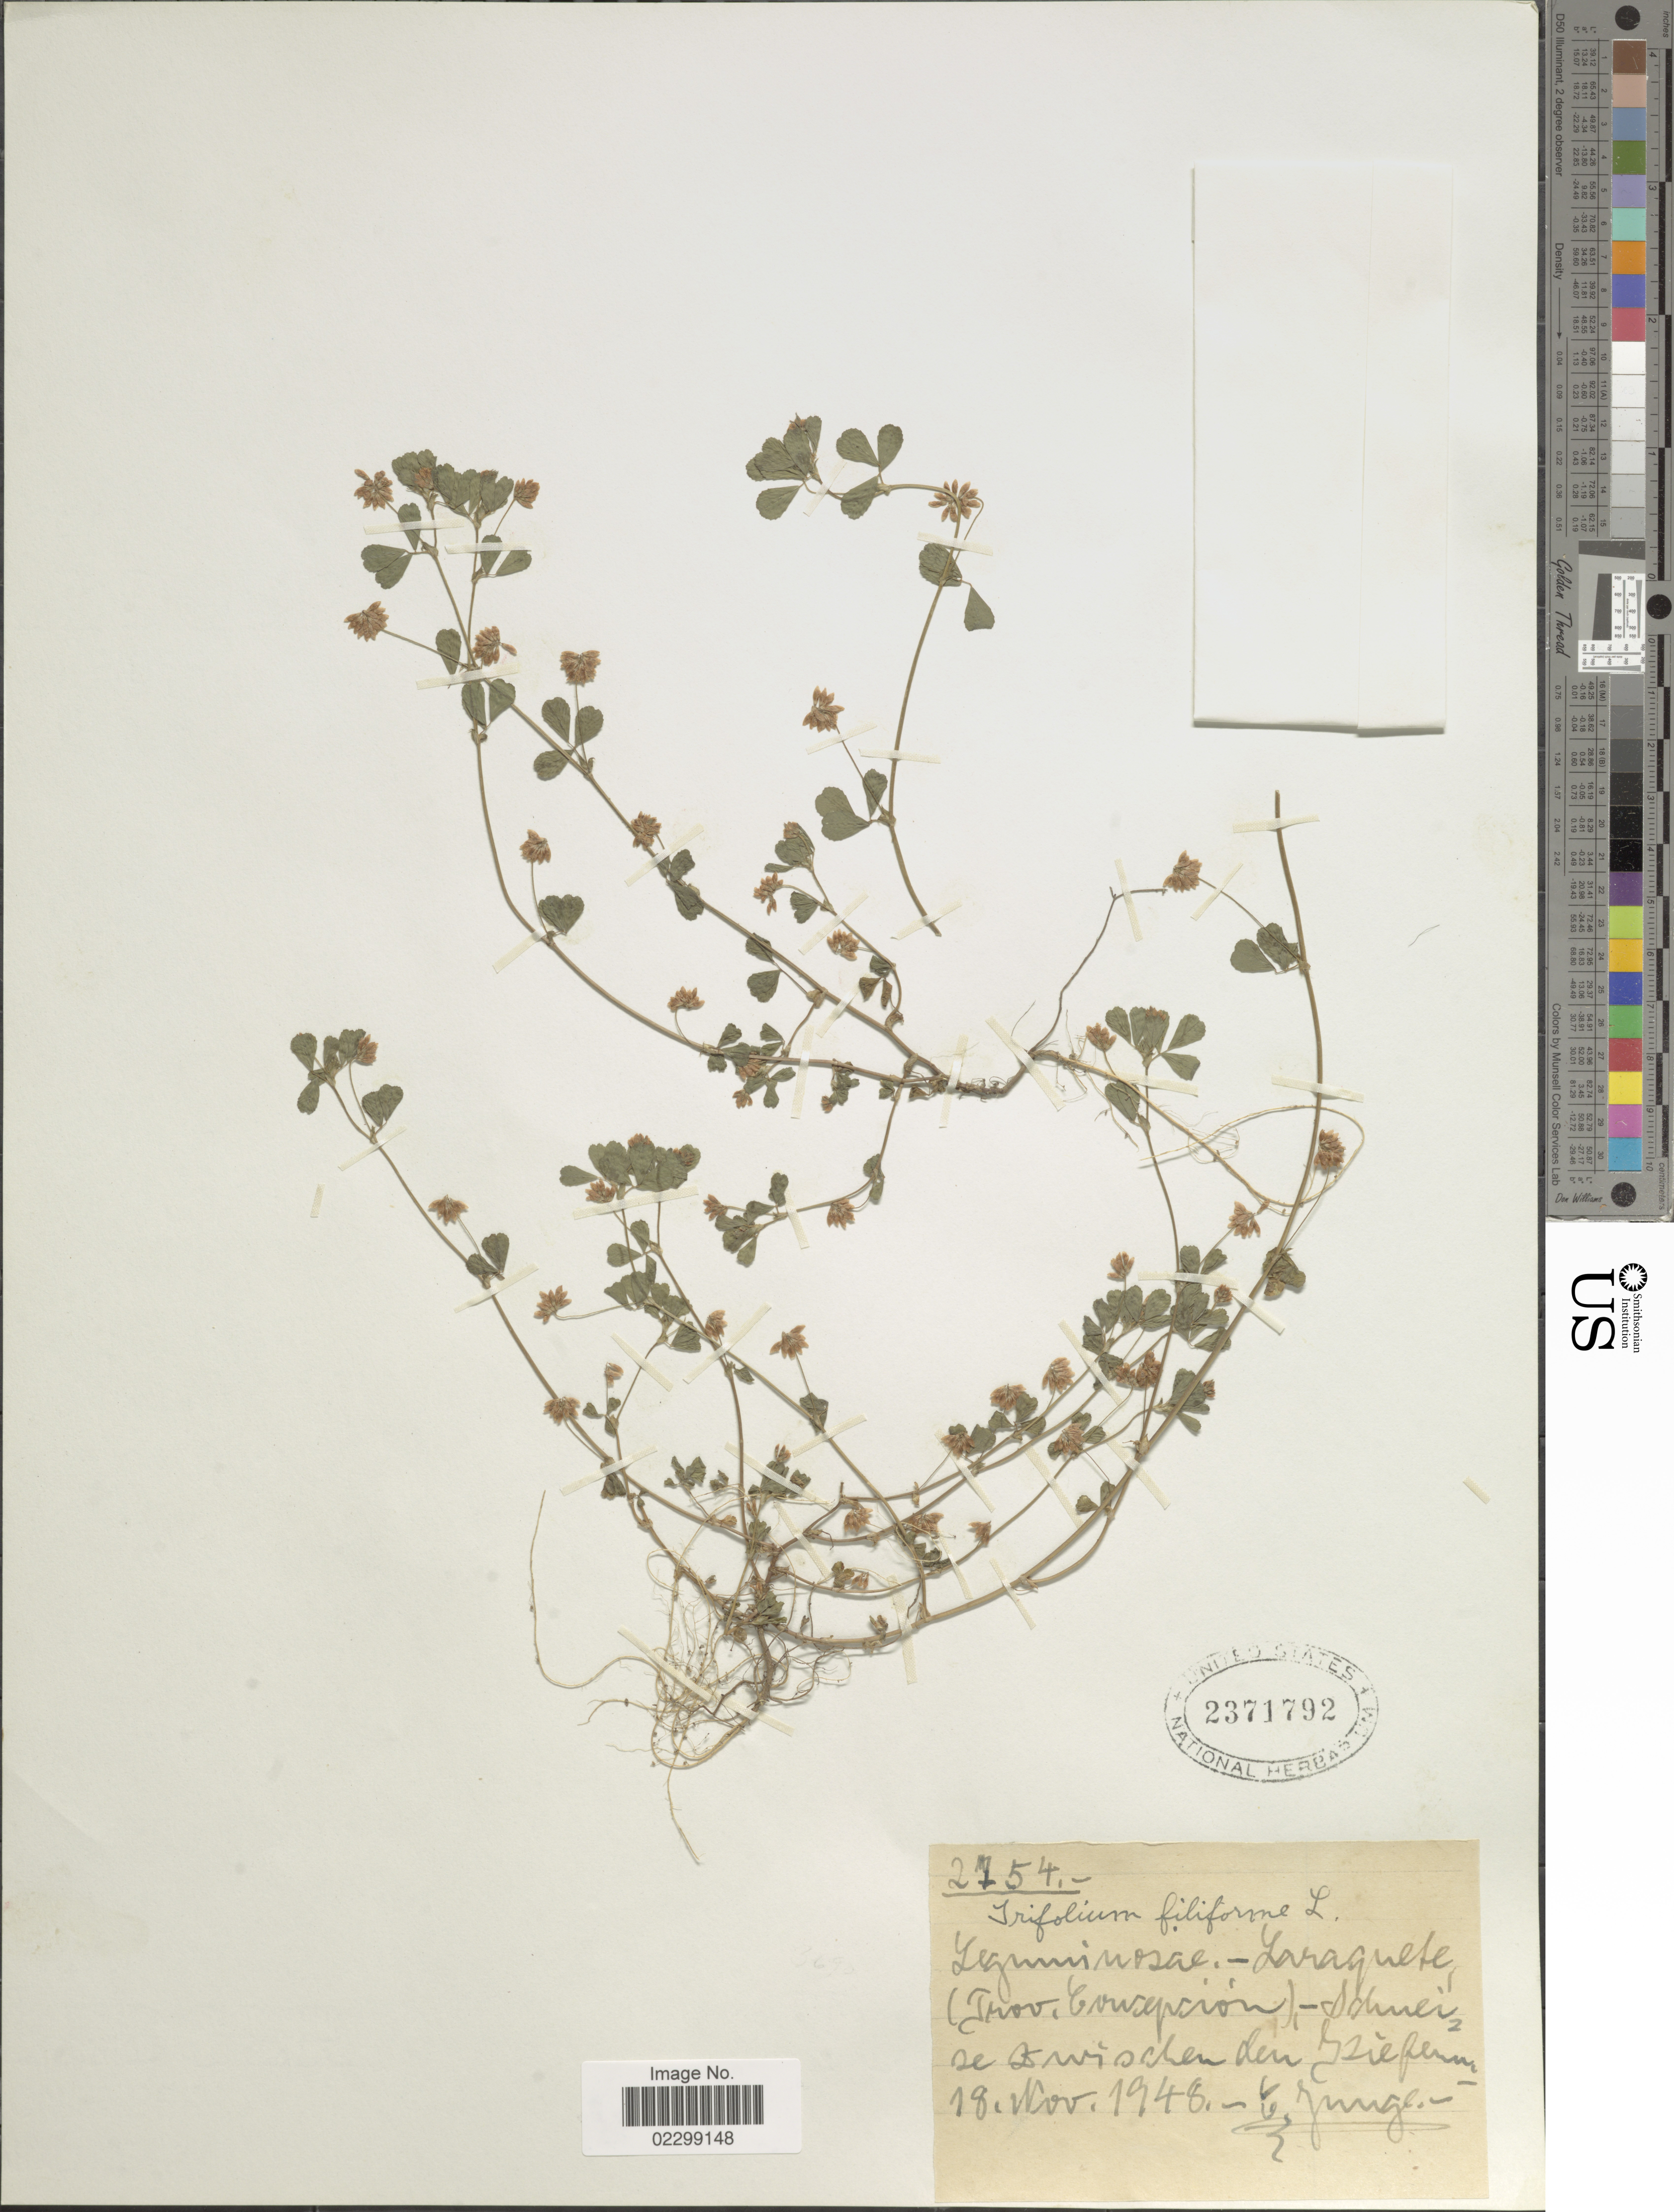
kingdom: Plantae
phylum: Tracheophyta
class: Magnoliopsida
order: Fabales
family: Fabaceae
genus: Trifolium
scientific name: Trifolium dubium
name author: Sibth.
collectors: E. Junge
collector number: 2754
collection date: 1946-11-18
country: Chile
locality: Laraquete (Prov. Concepcion).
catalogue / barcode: US 2371792